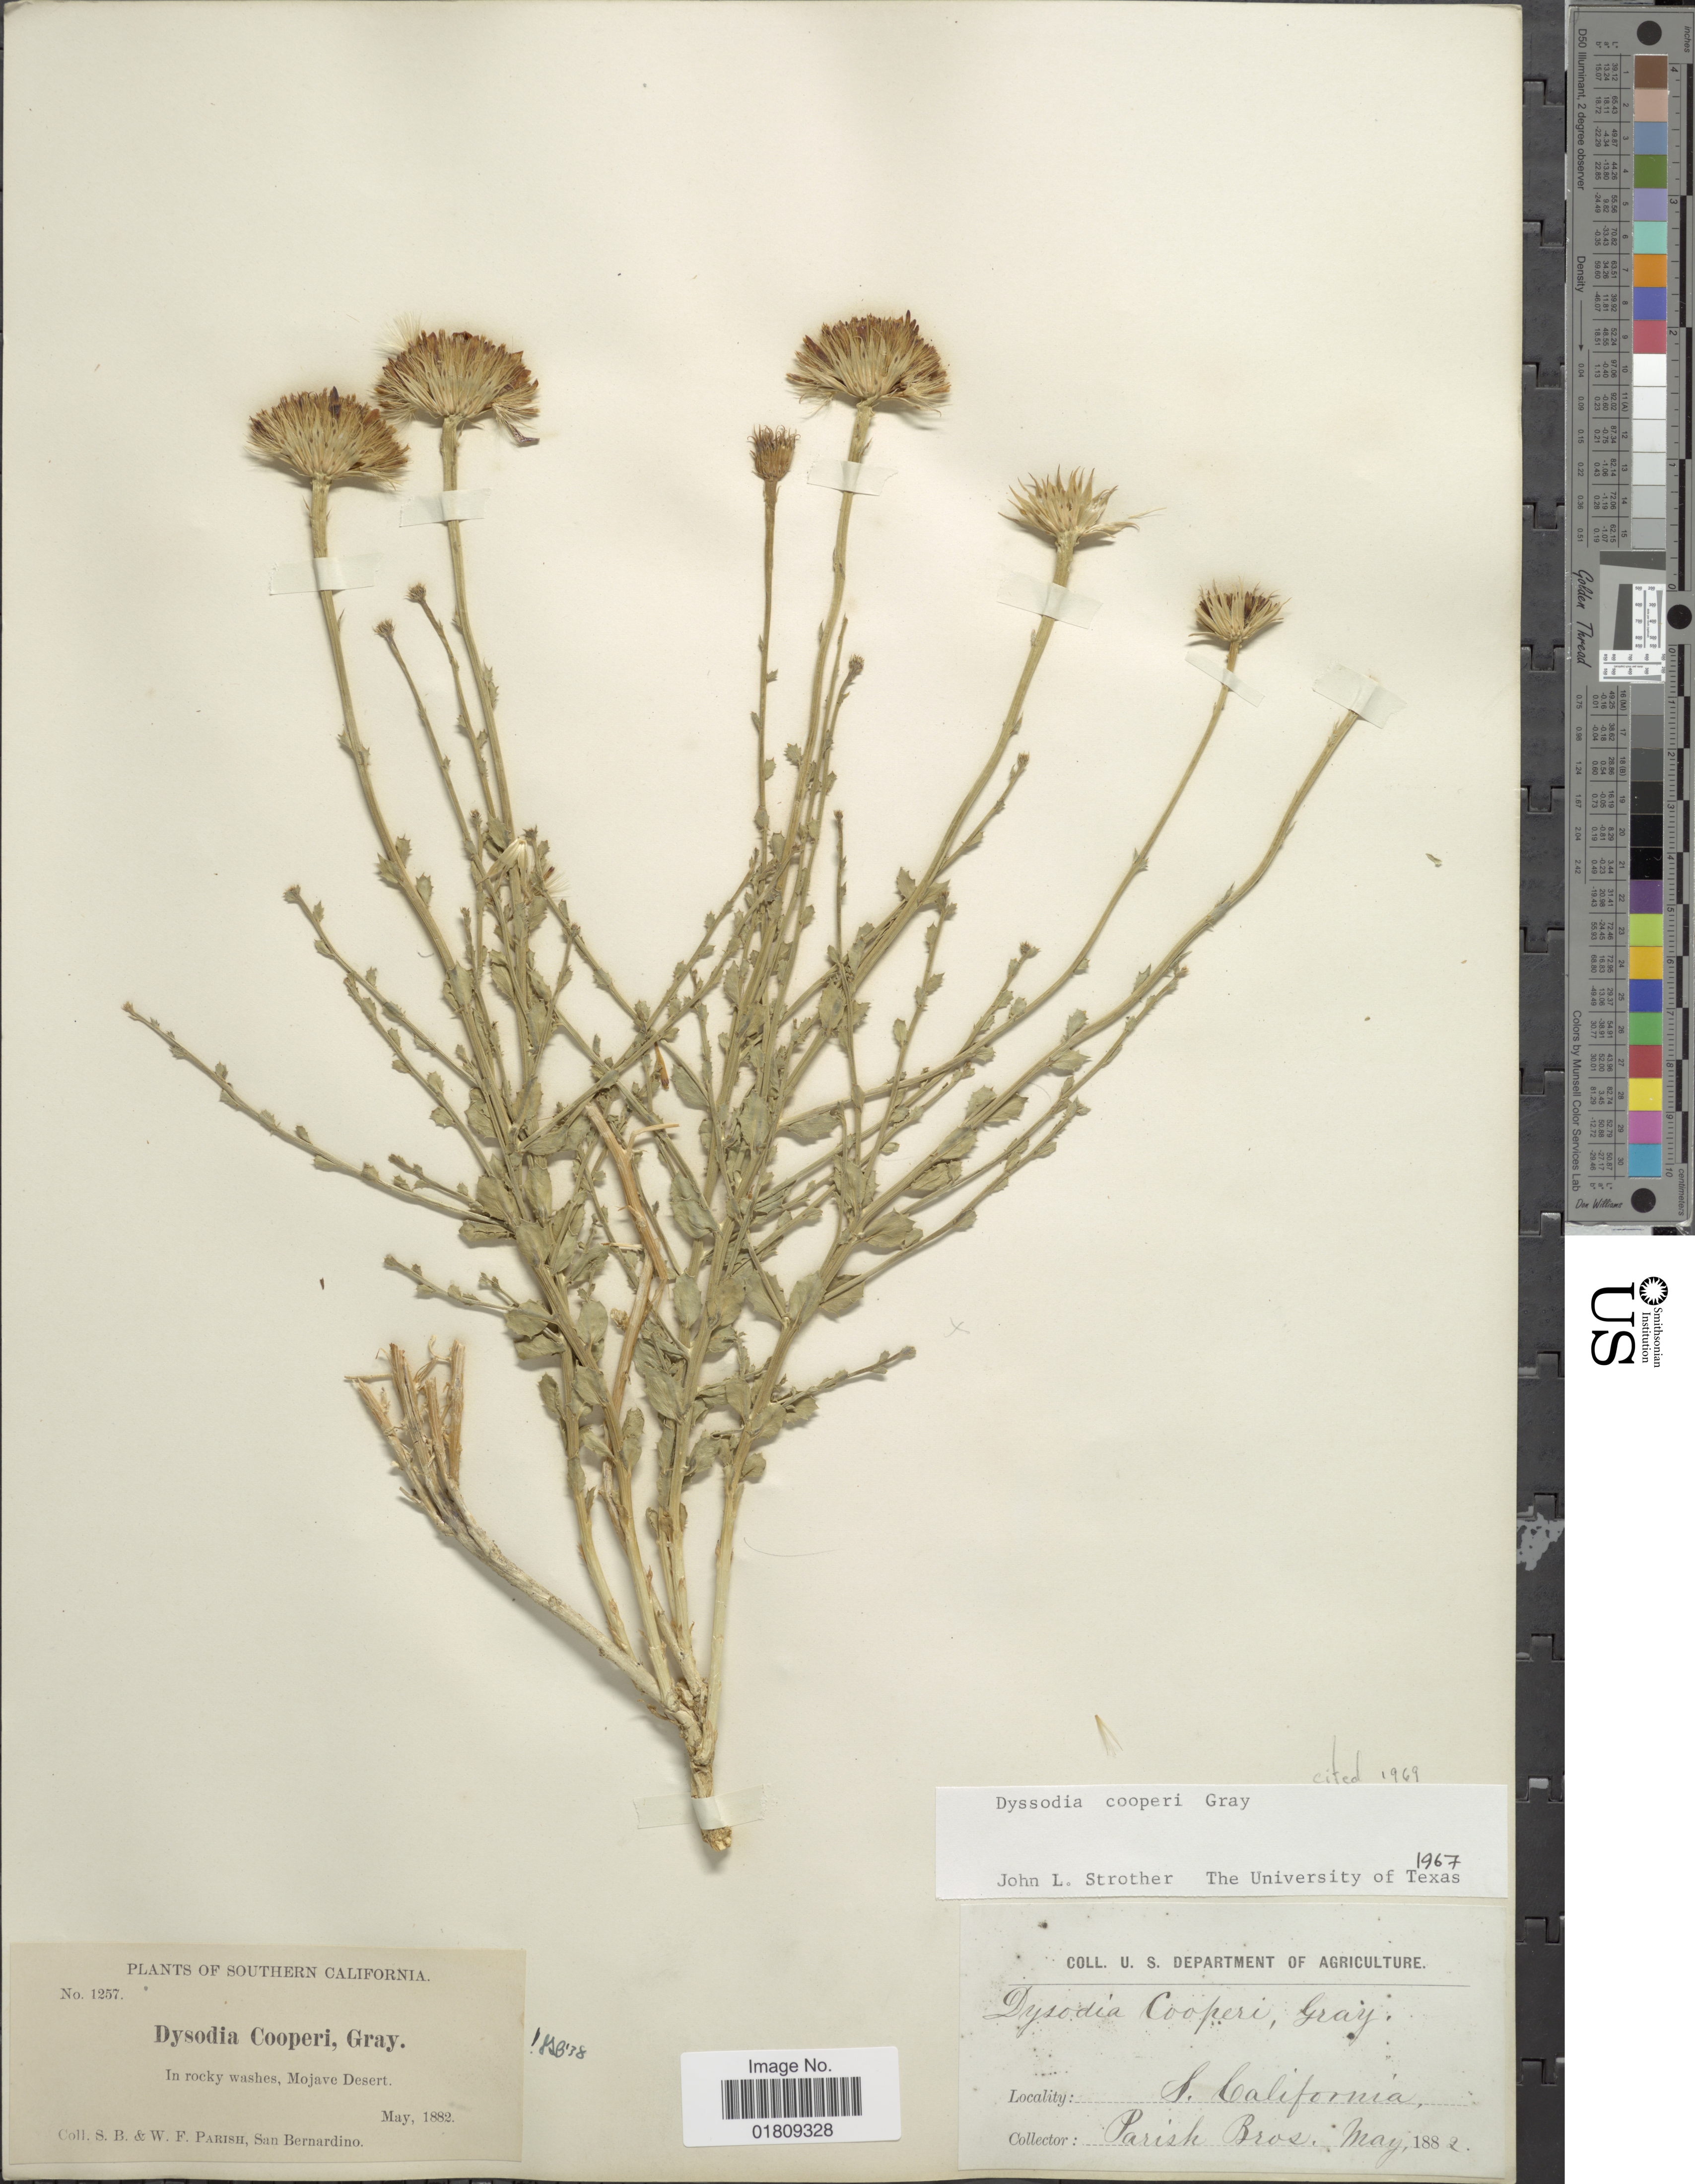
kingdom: Plantae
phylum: Tracheophyta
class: Magnoliopsida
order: Asterales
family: Asteraceae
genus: Dyssodia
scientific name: Dyssodia cooperi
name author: A. Gray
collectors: S. B. Parish & W. F. Parish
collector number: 1257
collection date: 1882-05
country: United States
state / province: California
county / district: San Bernardino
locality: Southern California, Mojave Desert